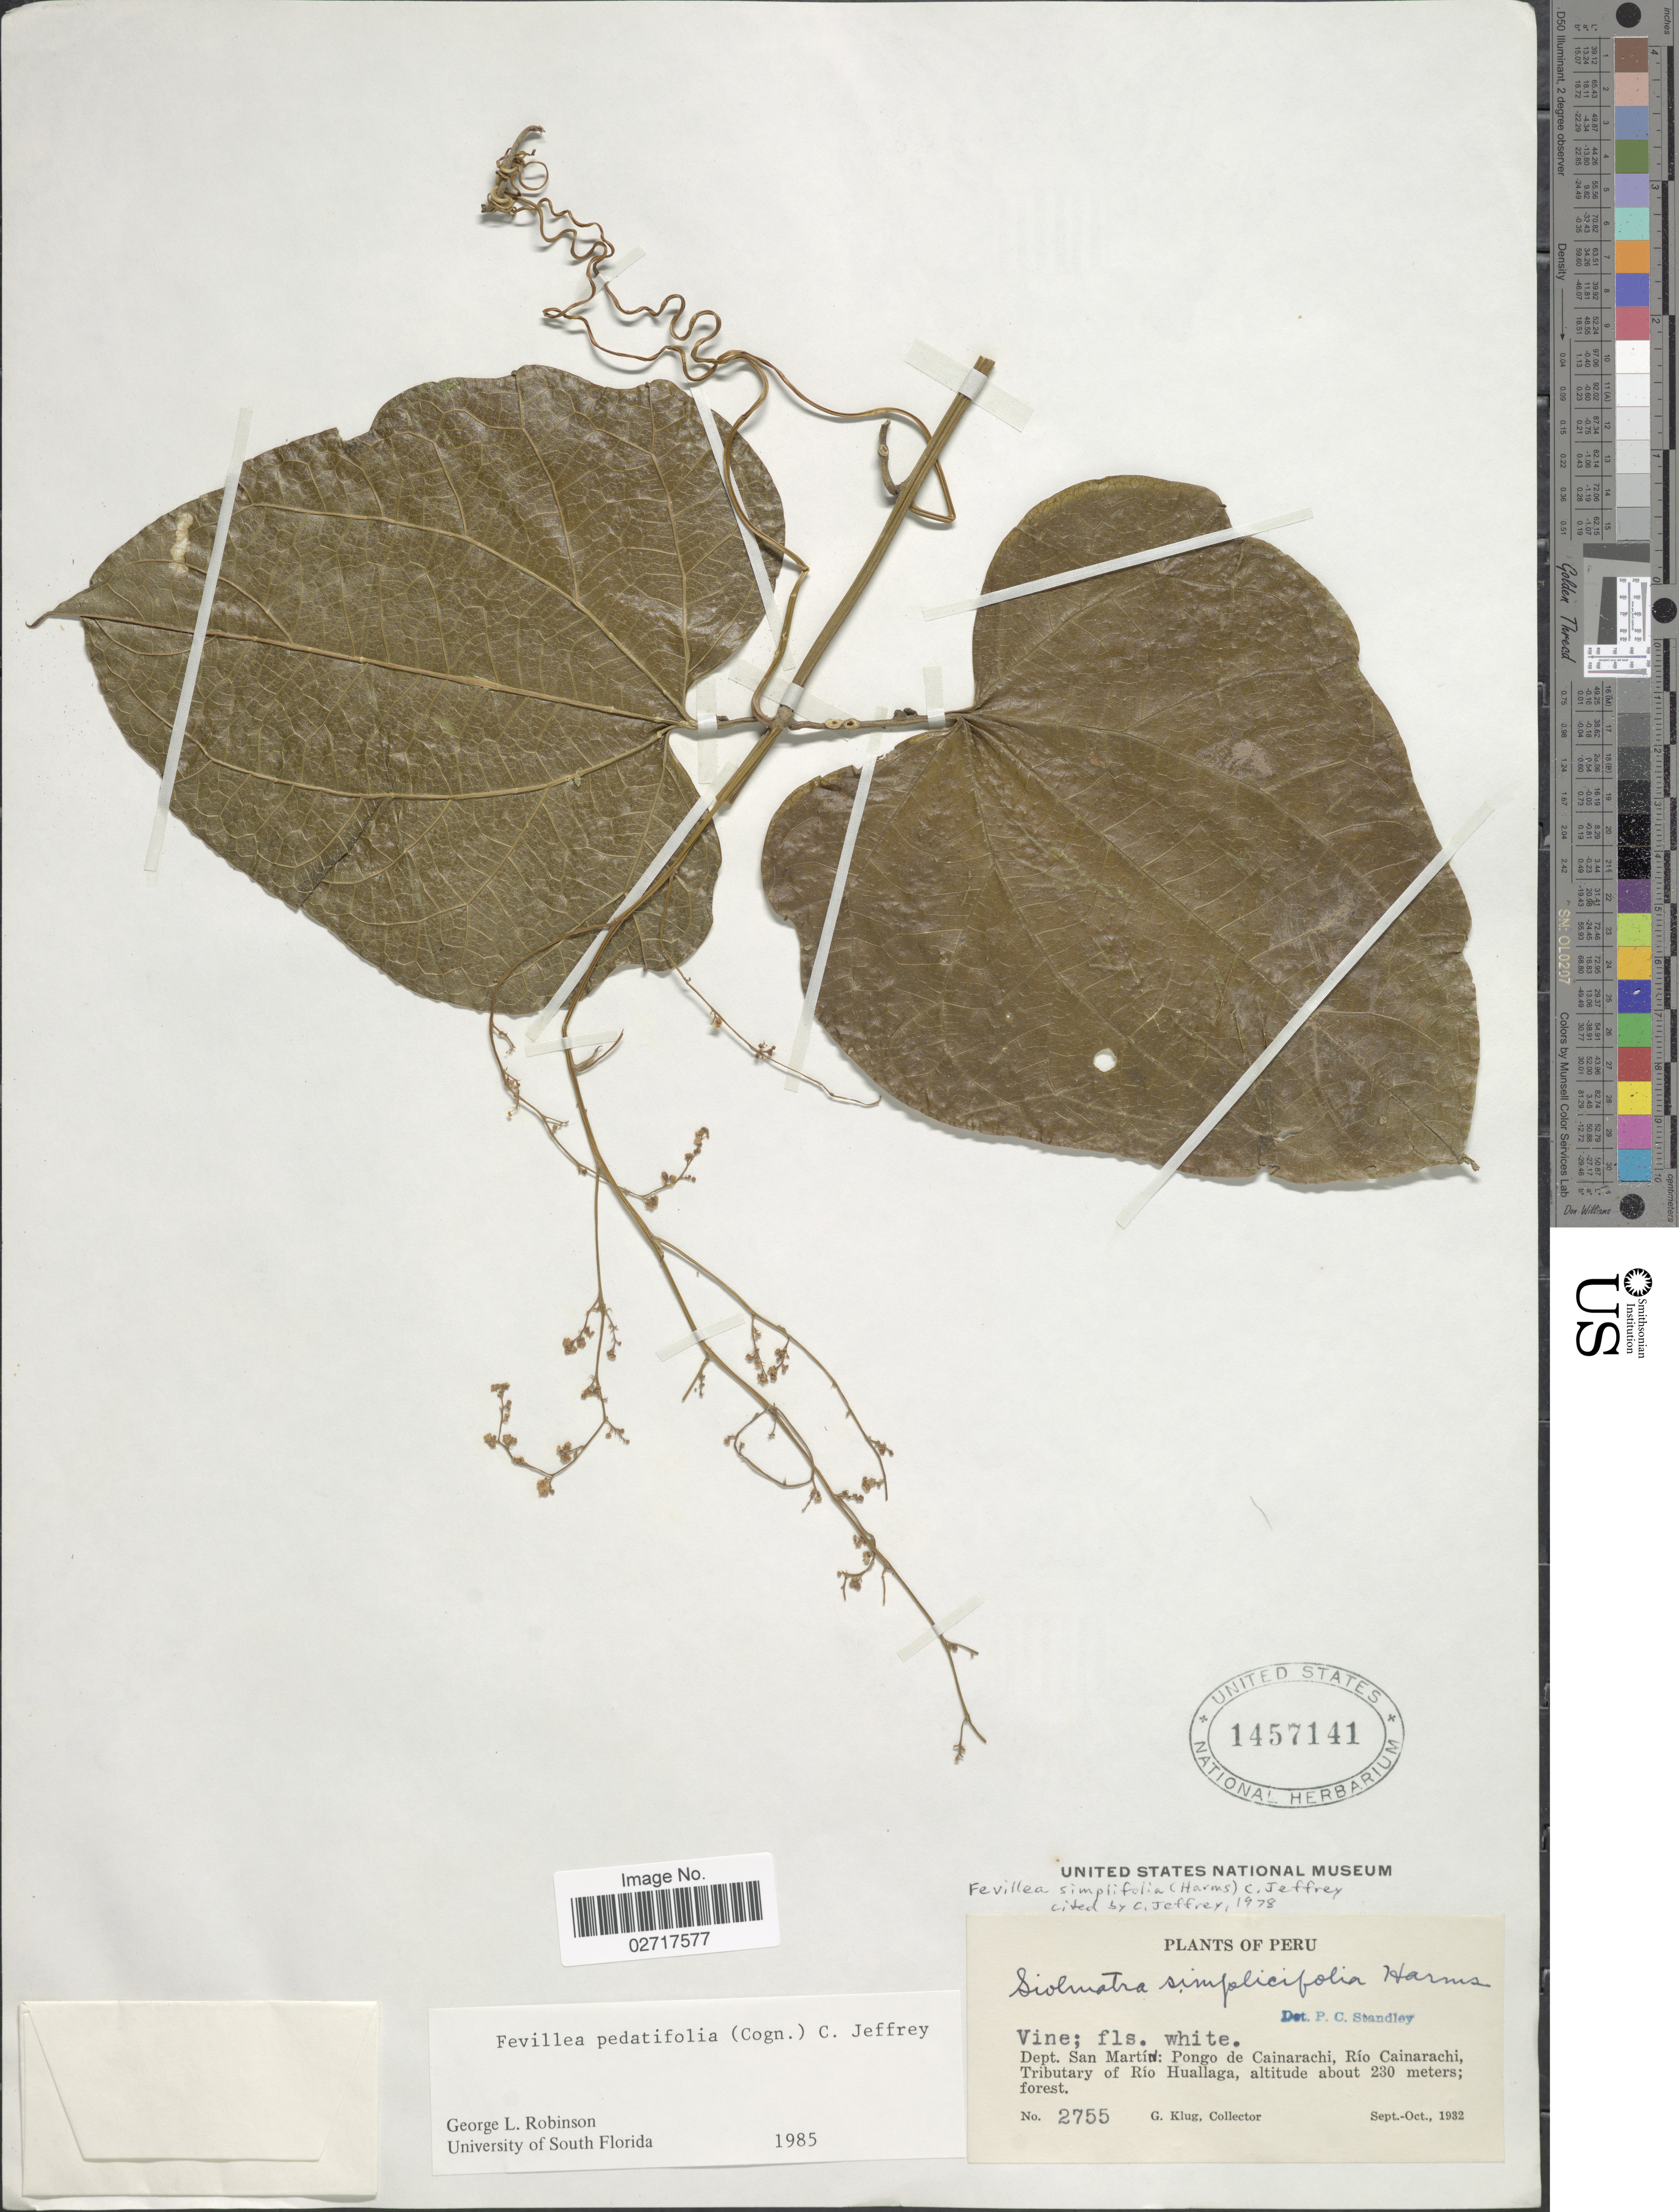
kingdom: Plantae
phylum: Tracheophyta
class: Magnoliopsida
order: Cucurbitales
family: Cucurbitaceae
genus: Fevillea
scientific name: Fevillea pedatifolia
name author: (Cogn.) C. Jeffrey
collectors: G. Klug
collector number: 2755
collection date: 1932-09/1932-10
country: Peru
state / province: San Martín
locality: Pongo de Cainarachi, Rio Cainarachi; Tributary of Rio Huallaga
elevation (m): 230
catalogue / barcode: US 1457141